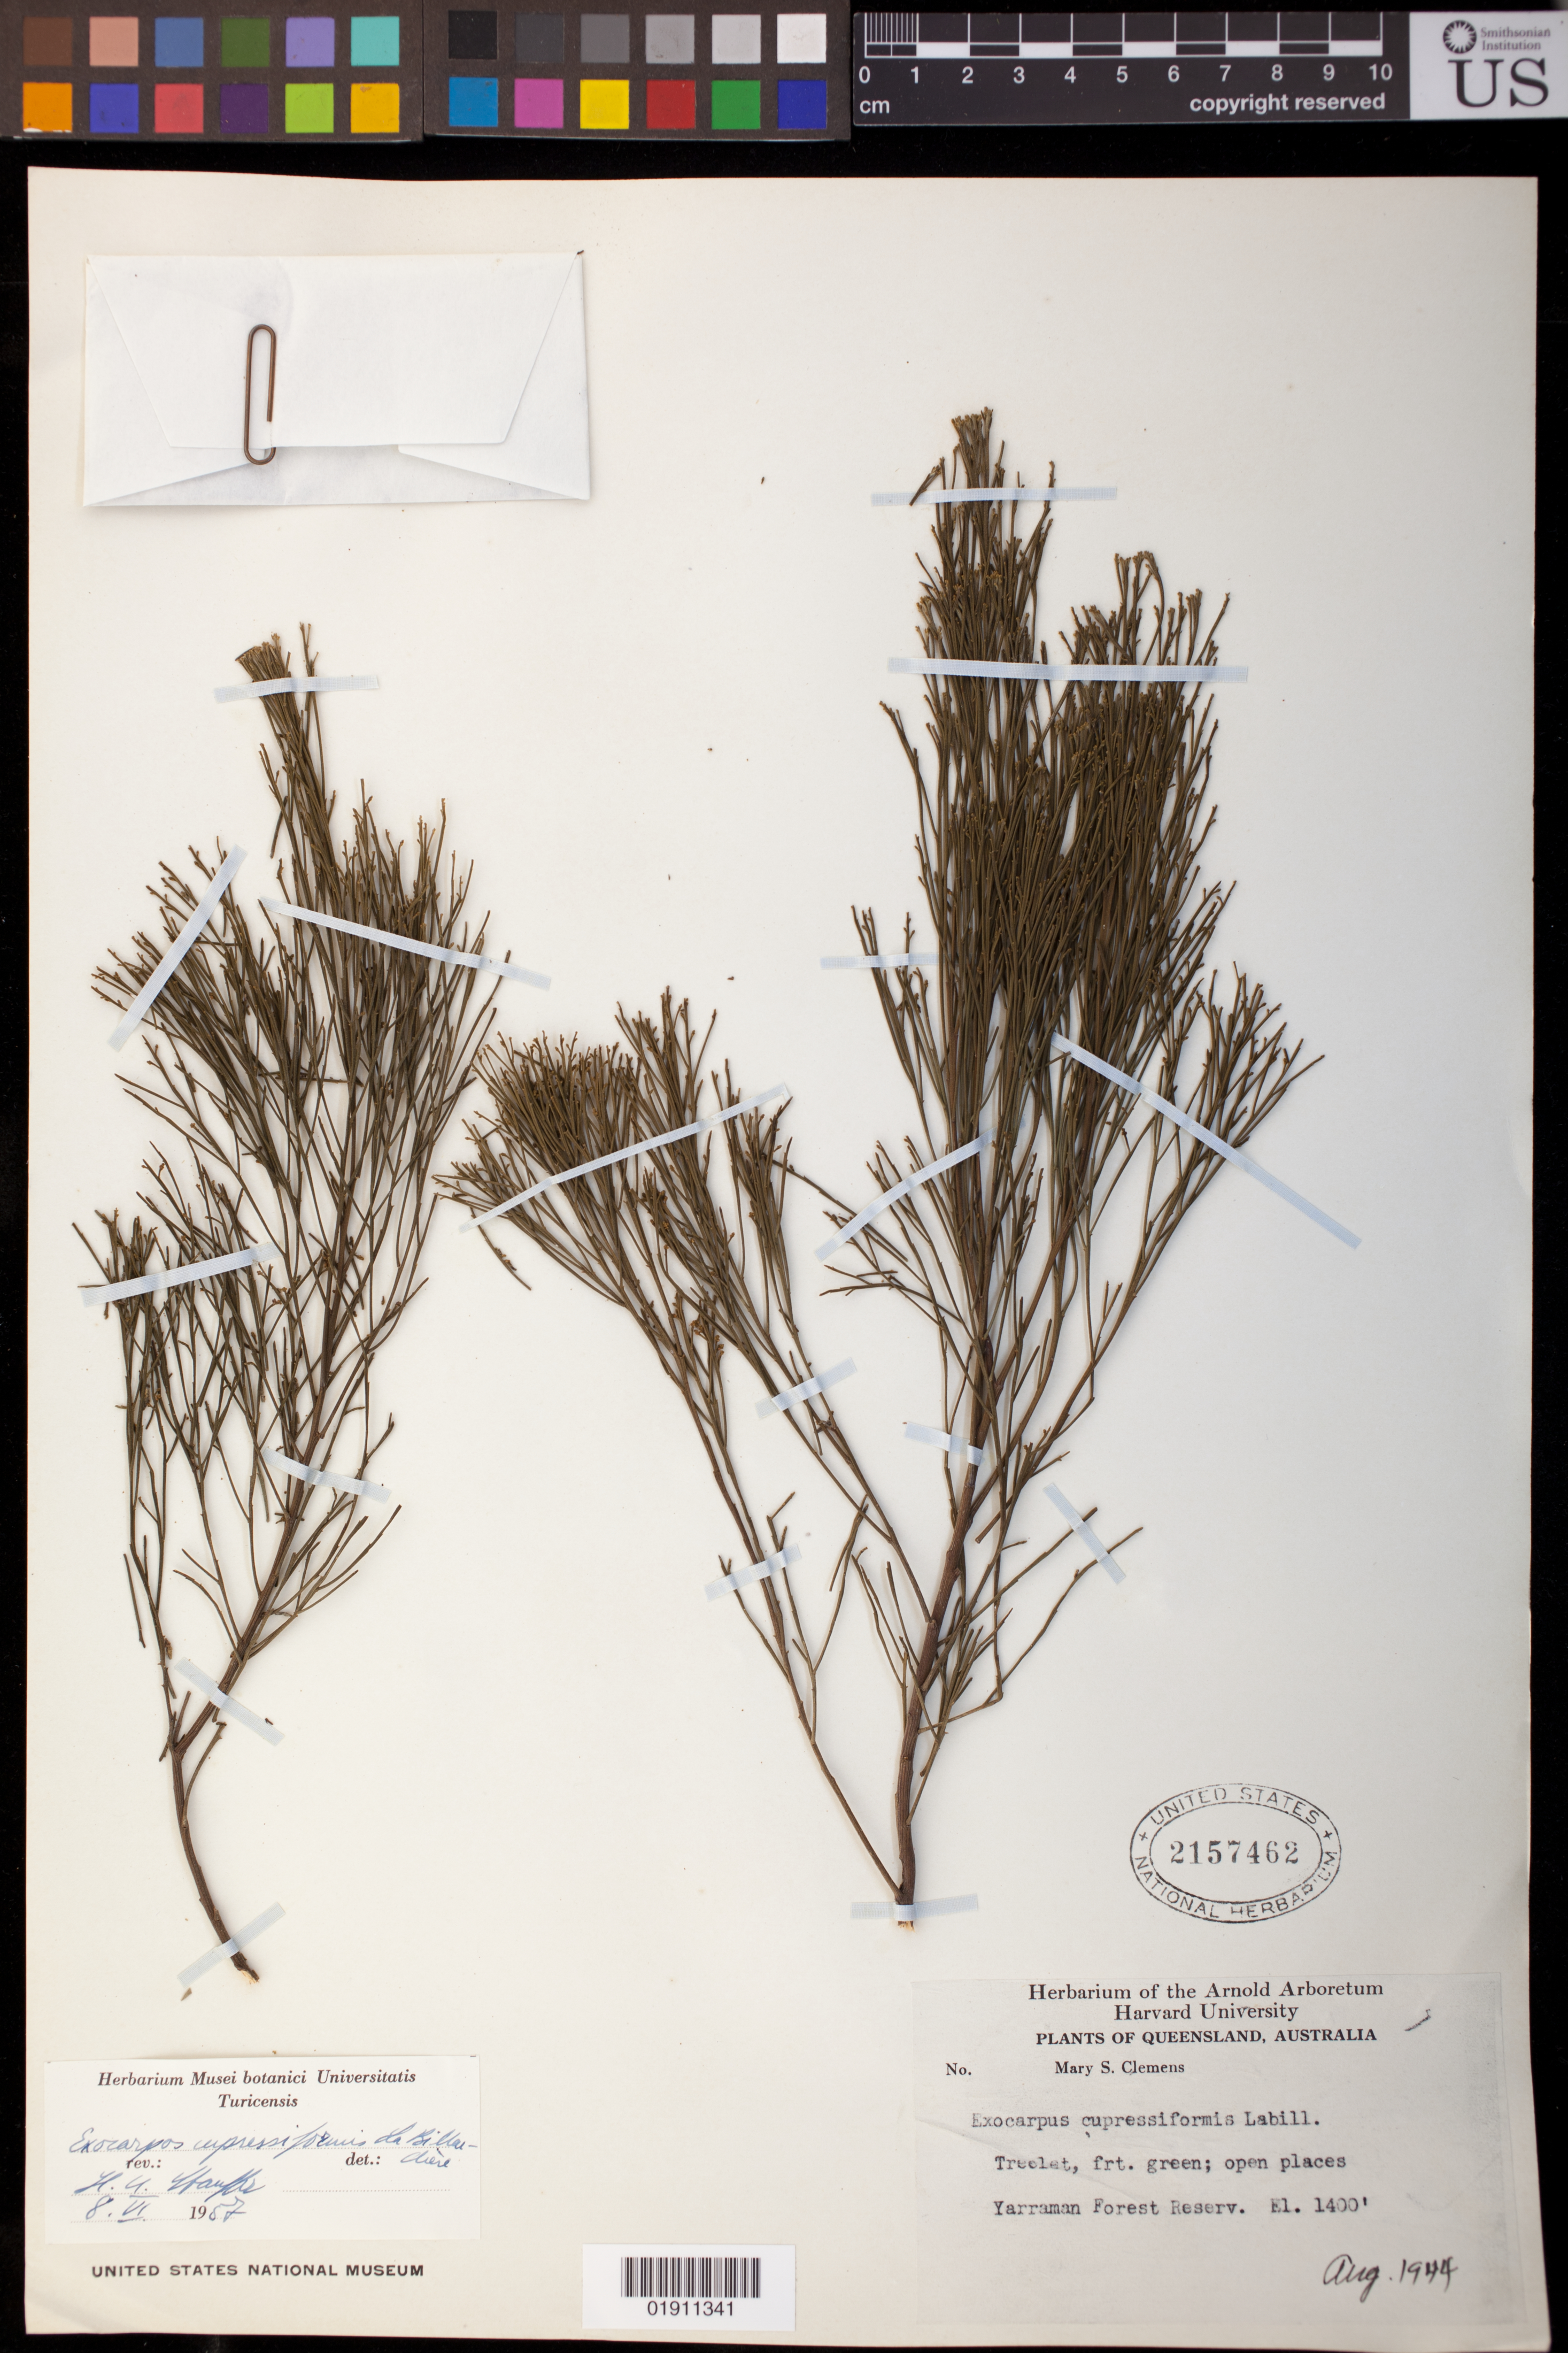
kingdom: Plantae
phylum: Tracheophyta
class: Magnoliopsida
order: Santalales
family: Santalaceae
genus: Exocarpos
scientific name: Exocarpos cupressiformis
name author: Labill.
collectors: M. S. Clemens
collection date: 1944-08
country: Australia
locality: open places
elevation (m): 427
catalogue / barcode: US 2157462